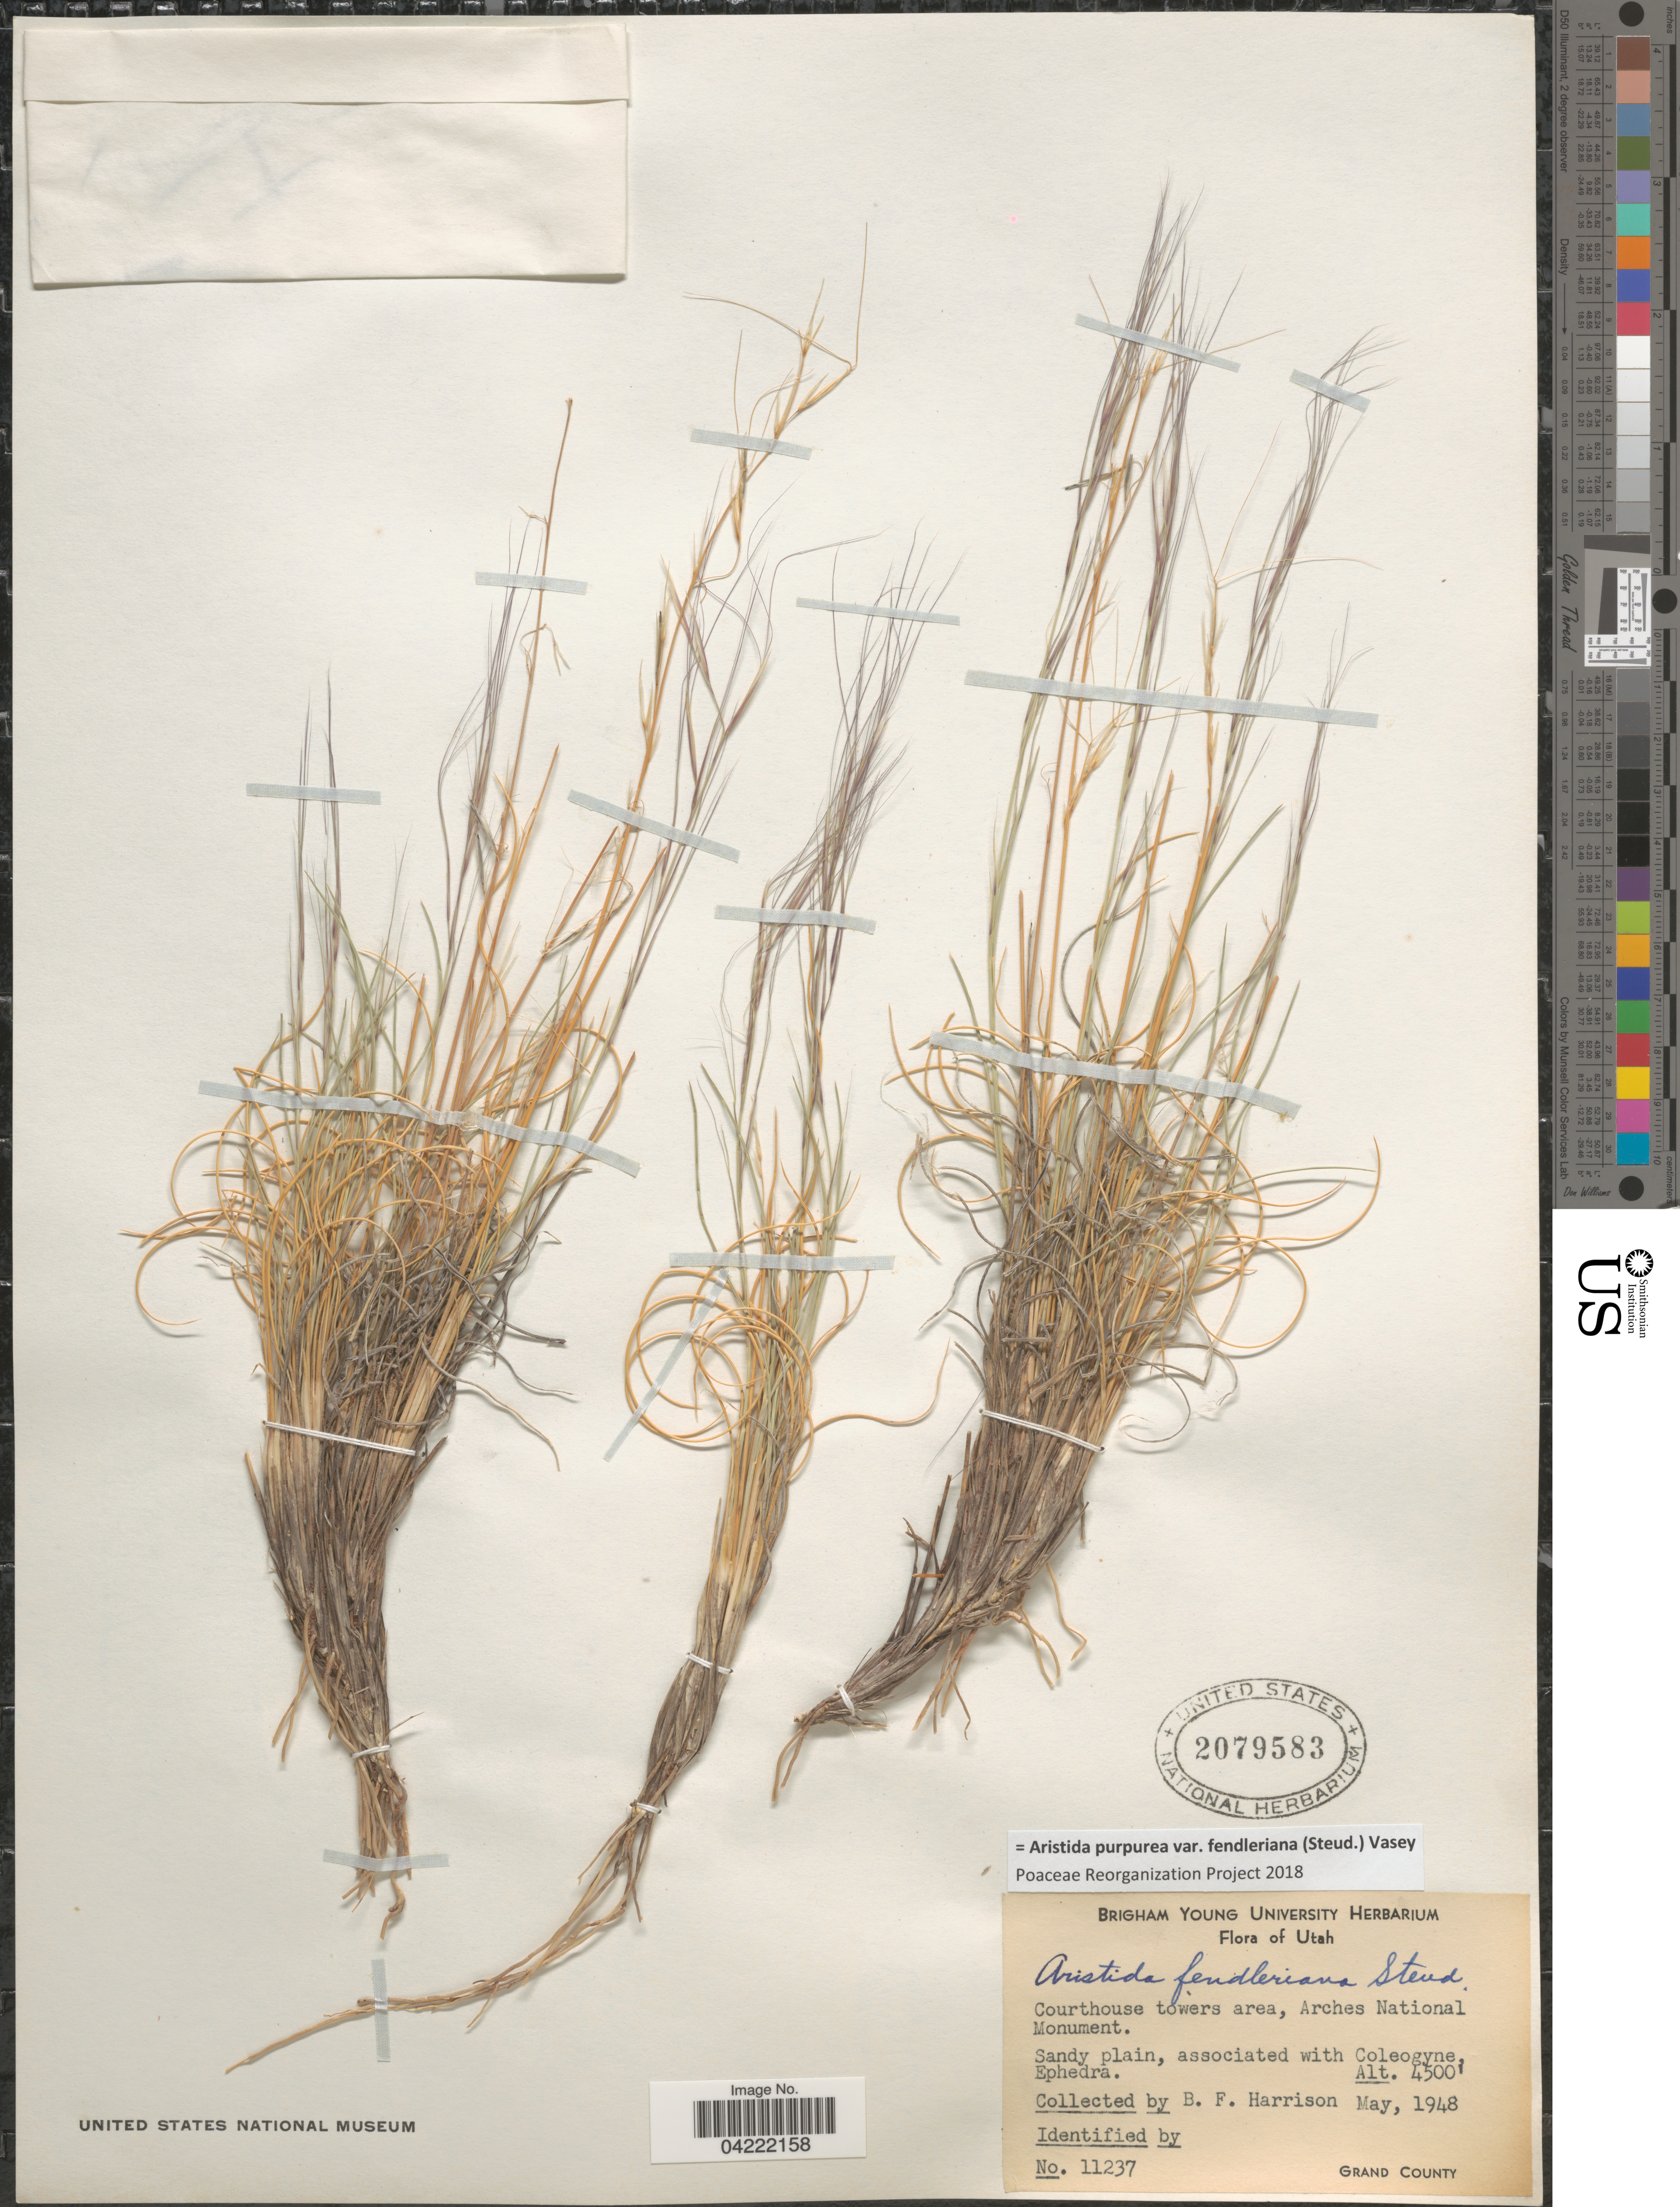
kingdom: Plantae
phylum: Tracheophyta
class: Liliopsida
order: Poales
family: Poaceae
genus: Aristida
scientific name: Aristida purpurea var. fendleriana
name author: (Steud.) Vasey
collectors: B. F. Harrison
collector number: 11237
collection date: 1948-05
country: United States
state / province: Utah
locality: Courthouse towers area, Arches National Monument. Grand County.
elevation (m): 1372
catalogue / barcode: US 2079583